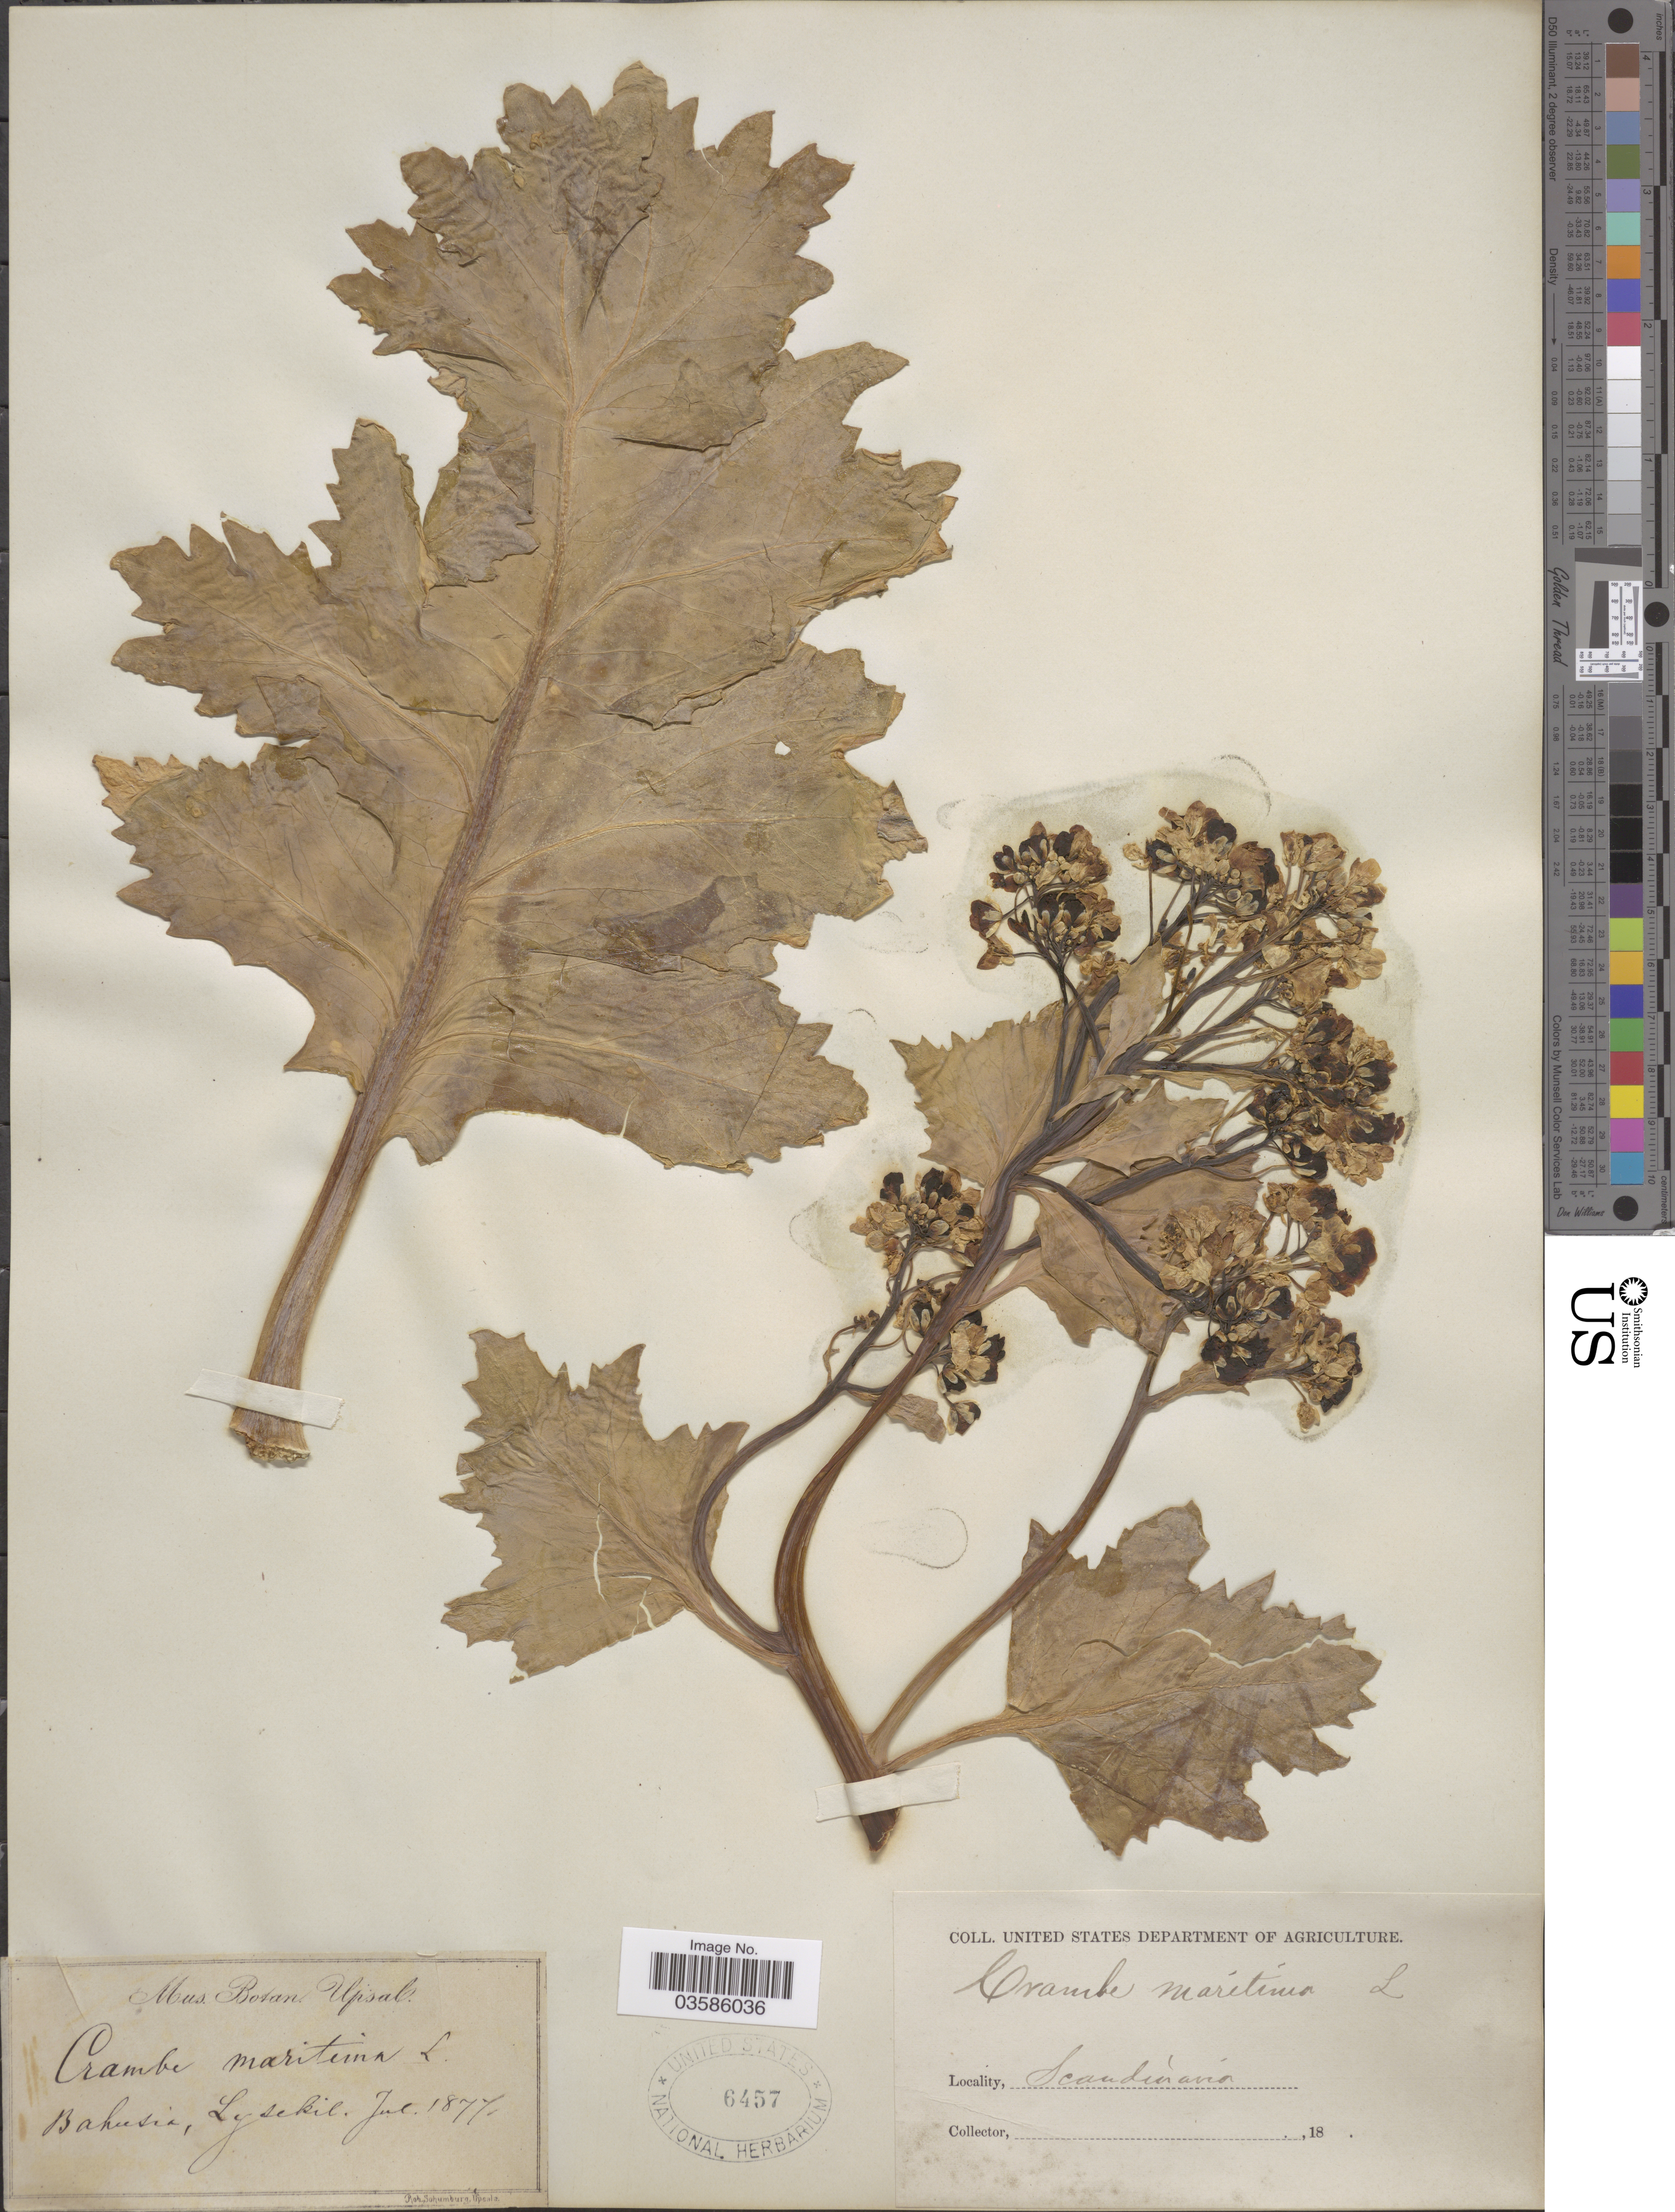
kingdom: Plantae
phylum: Tracheophyta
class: Magnoliopsida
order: Brassicales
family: Brassicaceae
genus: Crambe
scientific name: Crambe maritima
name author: L.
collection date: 1877-07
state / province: Västra Götaland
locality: Bahusia, Lysekil. Scandinavia.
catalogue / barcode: US 6457